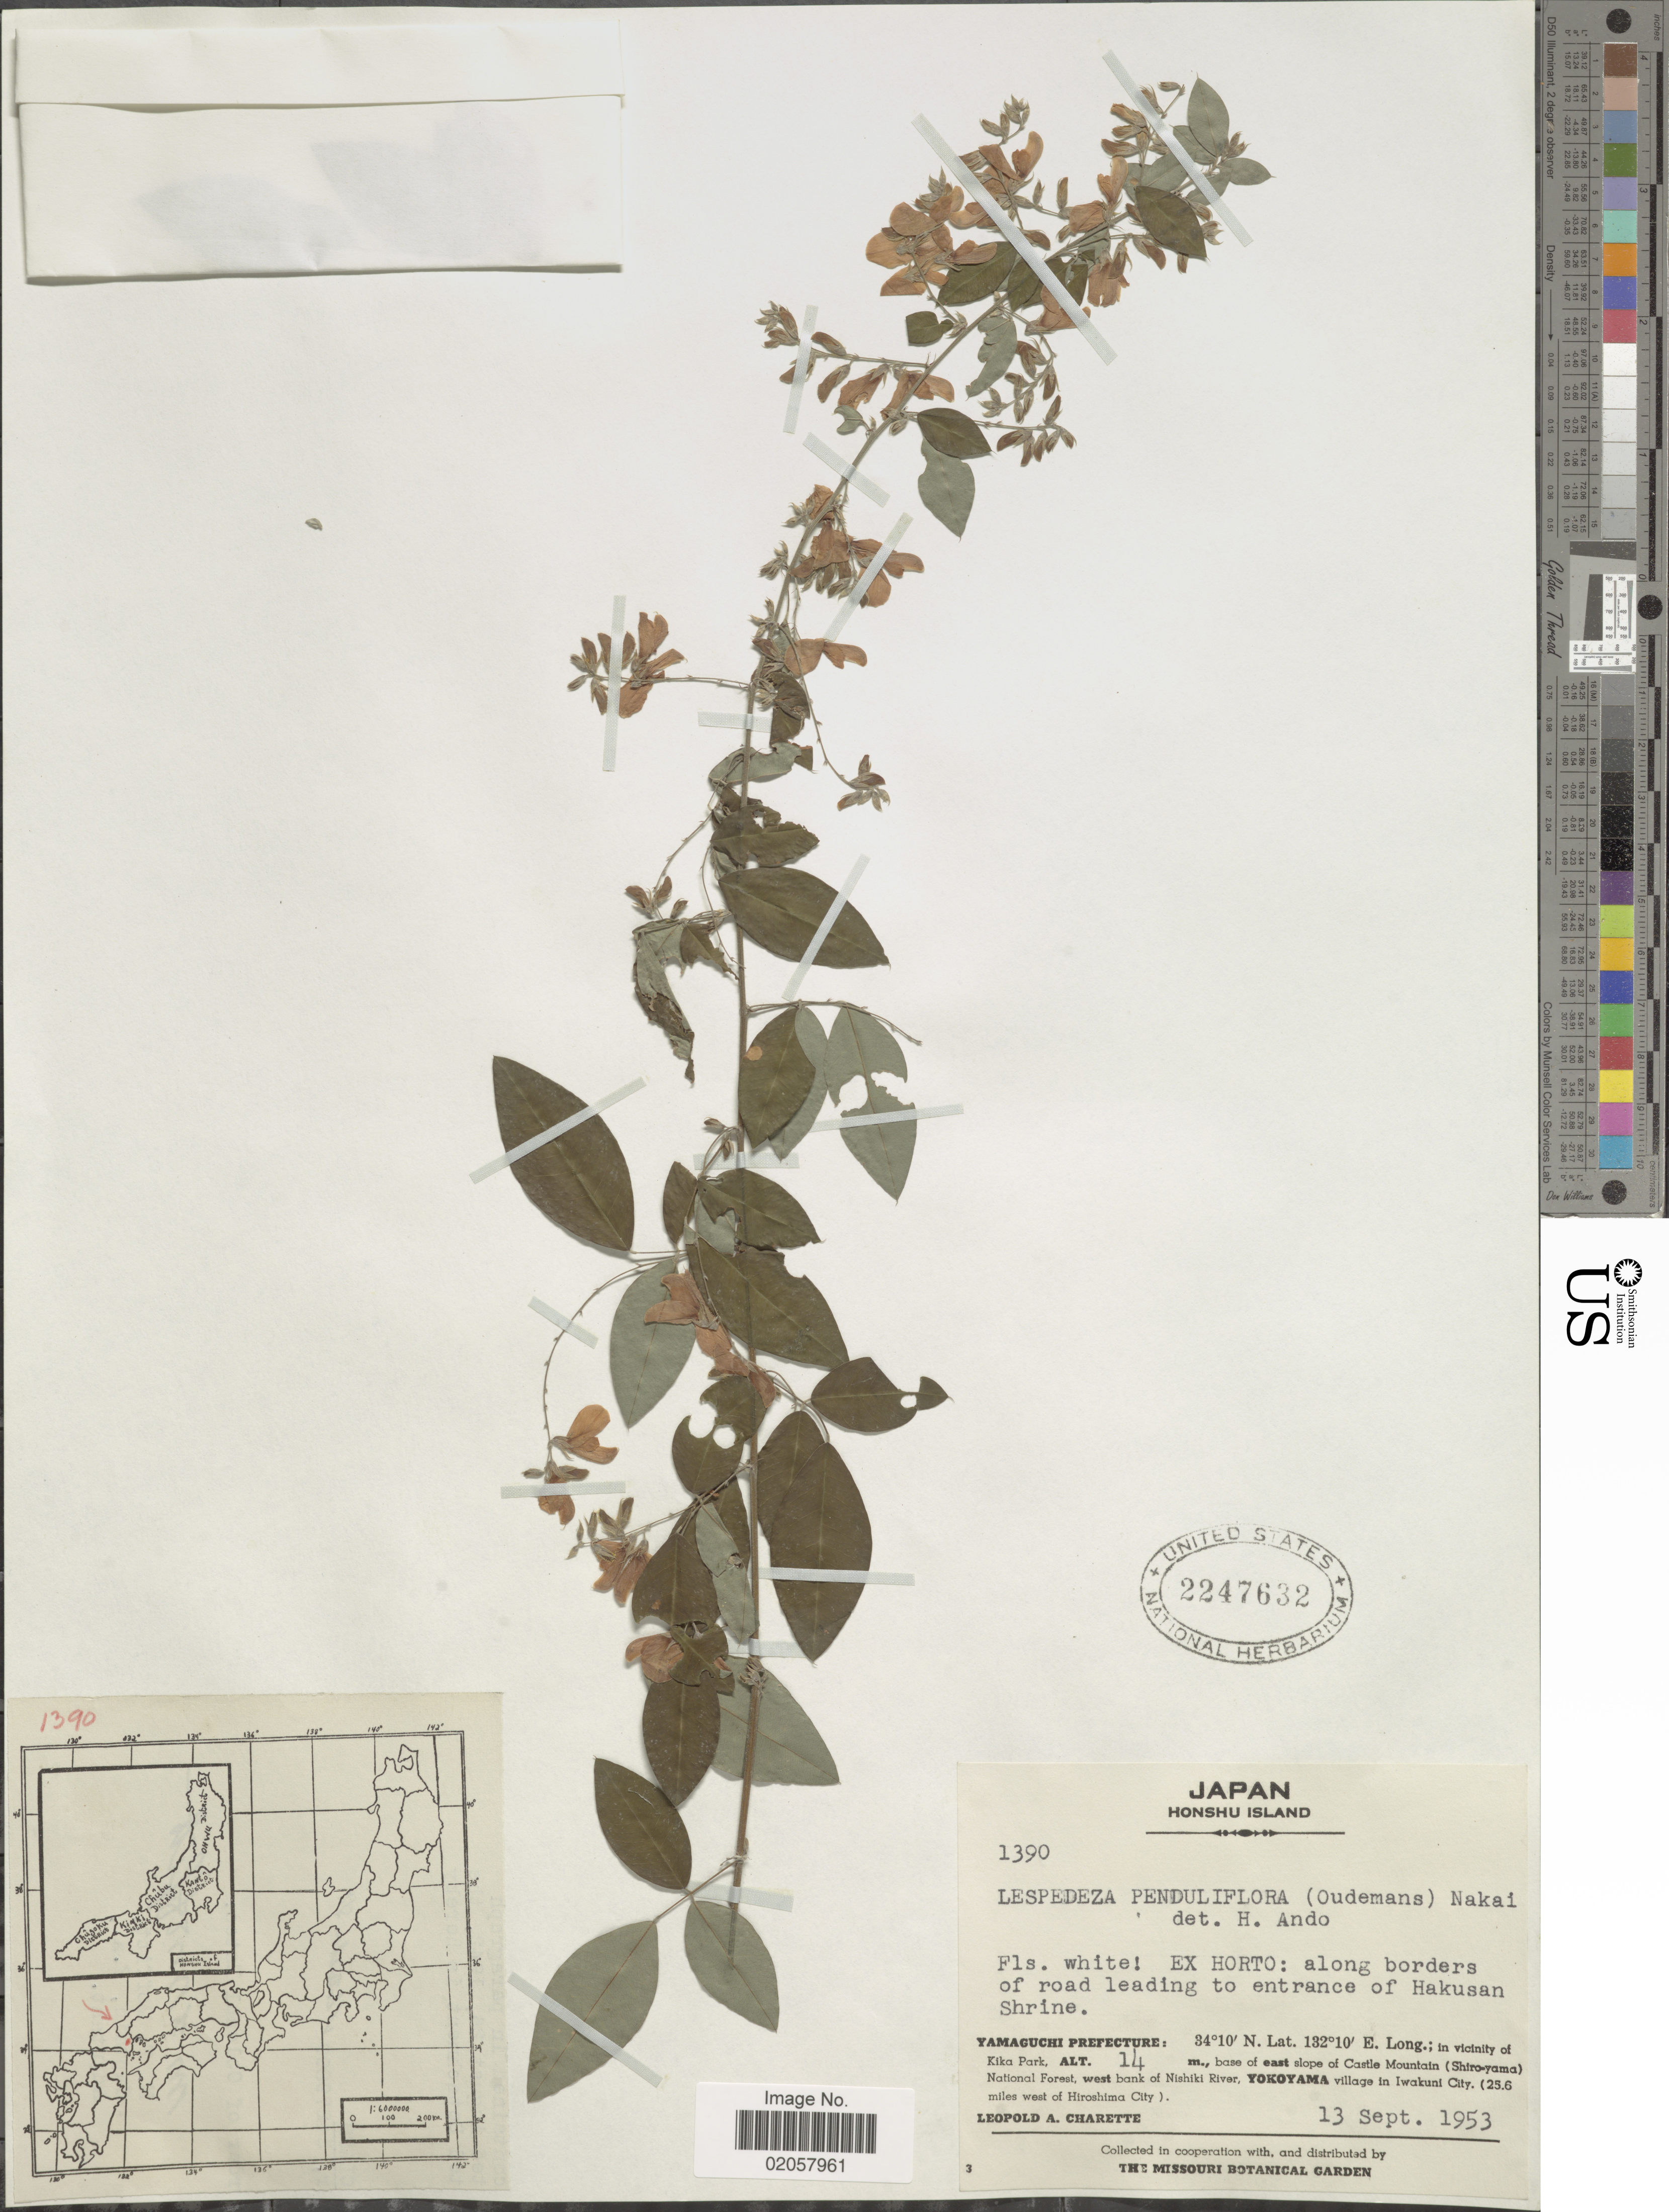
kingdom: Plantae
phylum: Tracheophyta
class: Magnoliopsida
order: Fabales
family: Fabaceae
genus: Lespedeza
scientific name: Lespedeza penduliflora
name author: (Oudem.) Nakai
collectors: L. A. Charette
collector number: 1390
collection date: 1953-09-13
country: Japan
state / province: Yamaguti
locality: Honshu Island, along borders of road leading to entrance of Hakusan Shrine, Yamaguchi Prefecture; in vicinity of Kika Park, base of east slope of Castle Mountain (Shiro-yama), National Forest, west bank of Nishiki River, Yokoyama village in Iwakuni City (25.6 miles west of Hiroshima City)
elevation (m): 14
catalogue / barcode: US 2247632